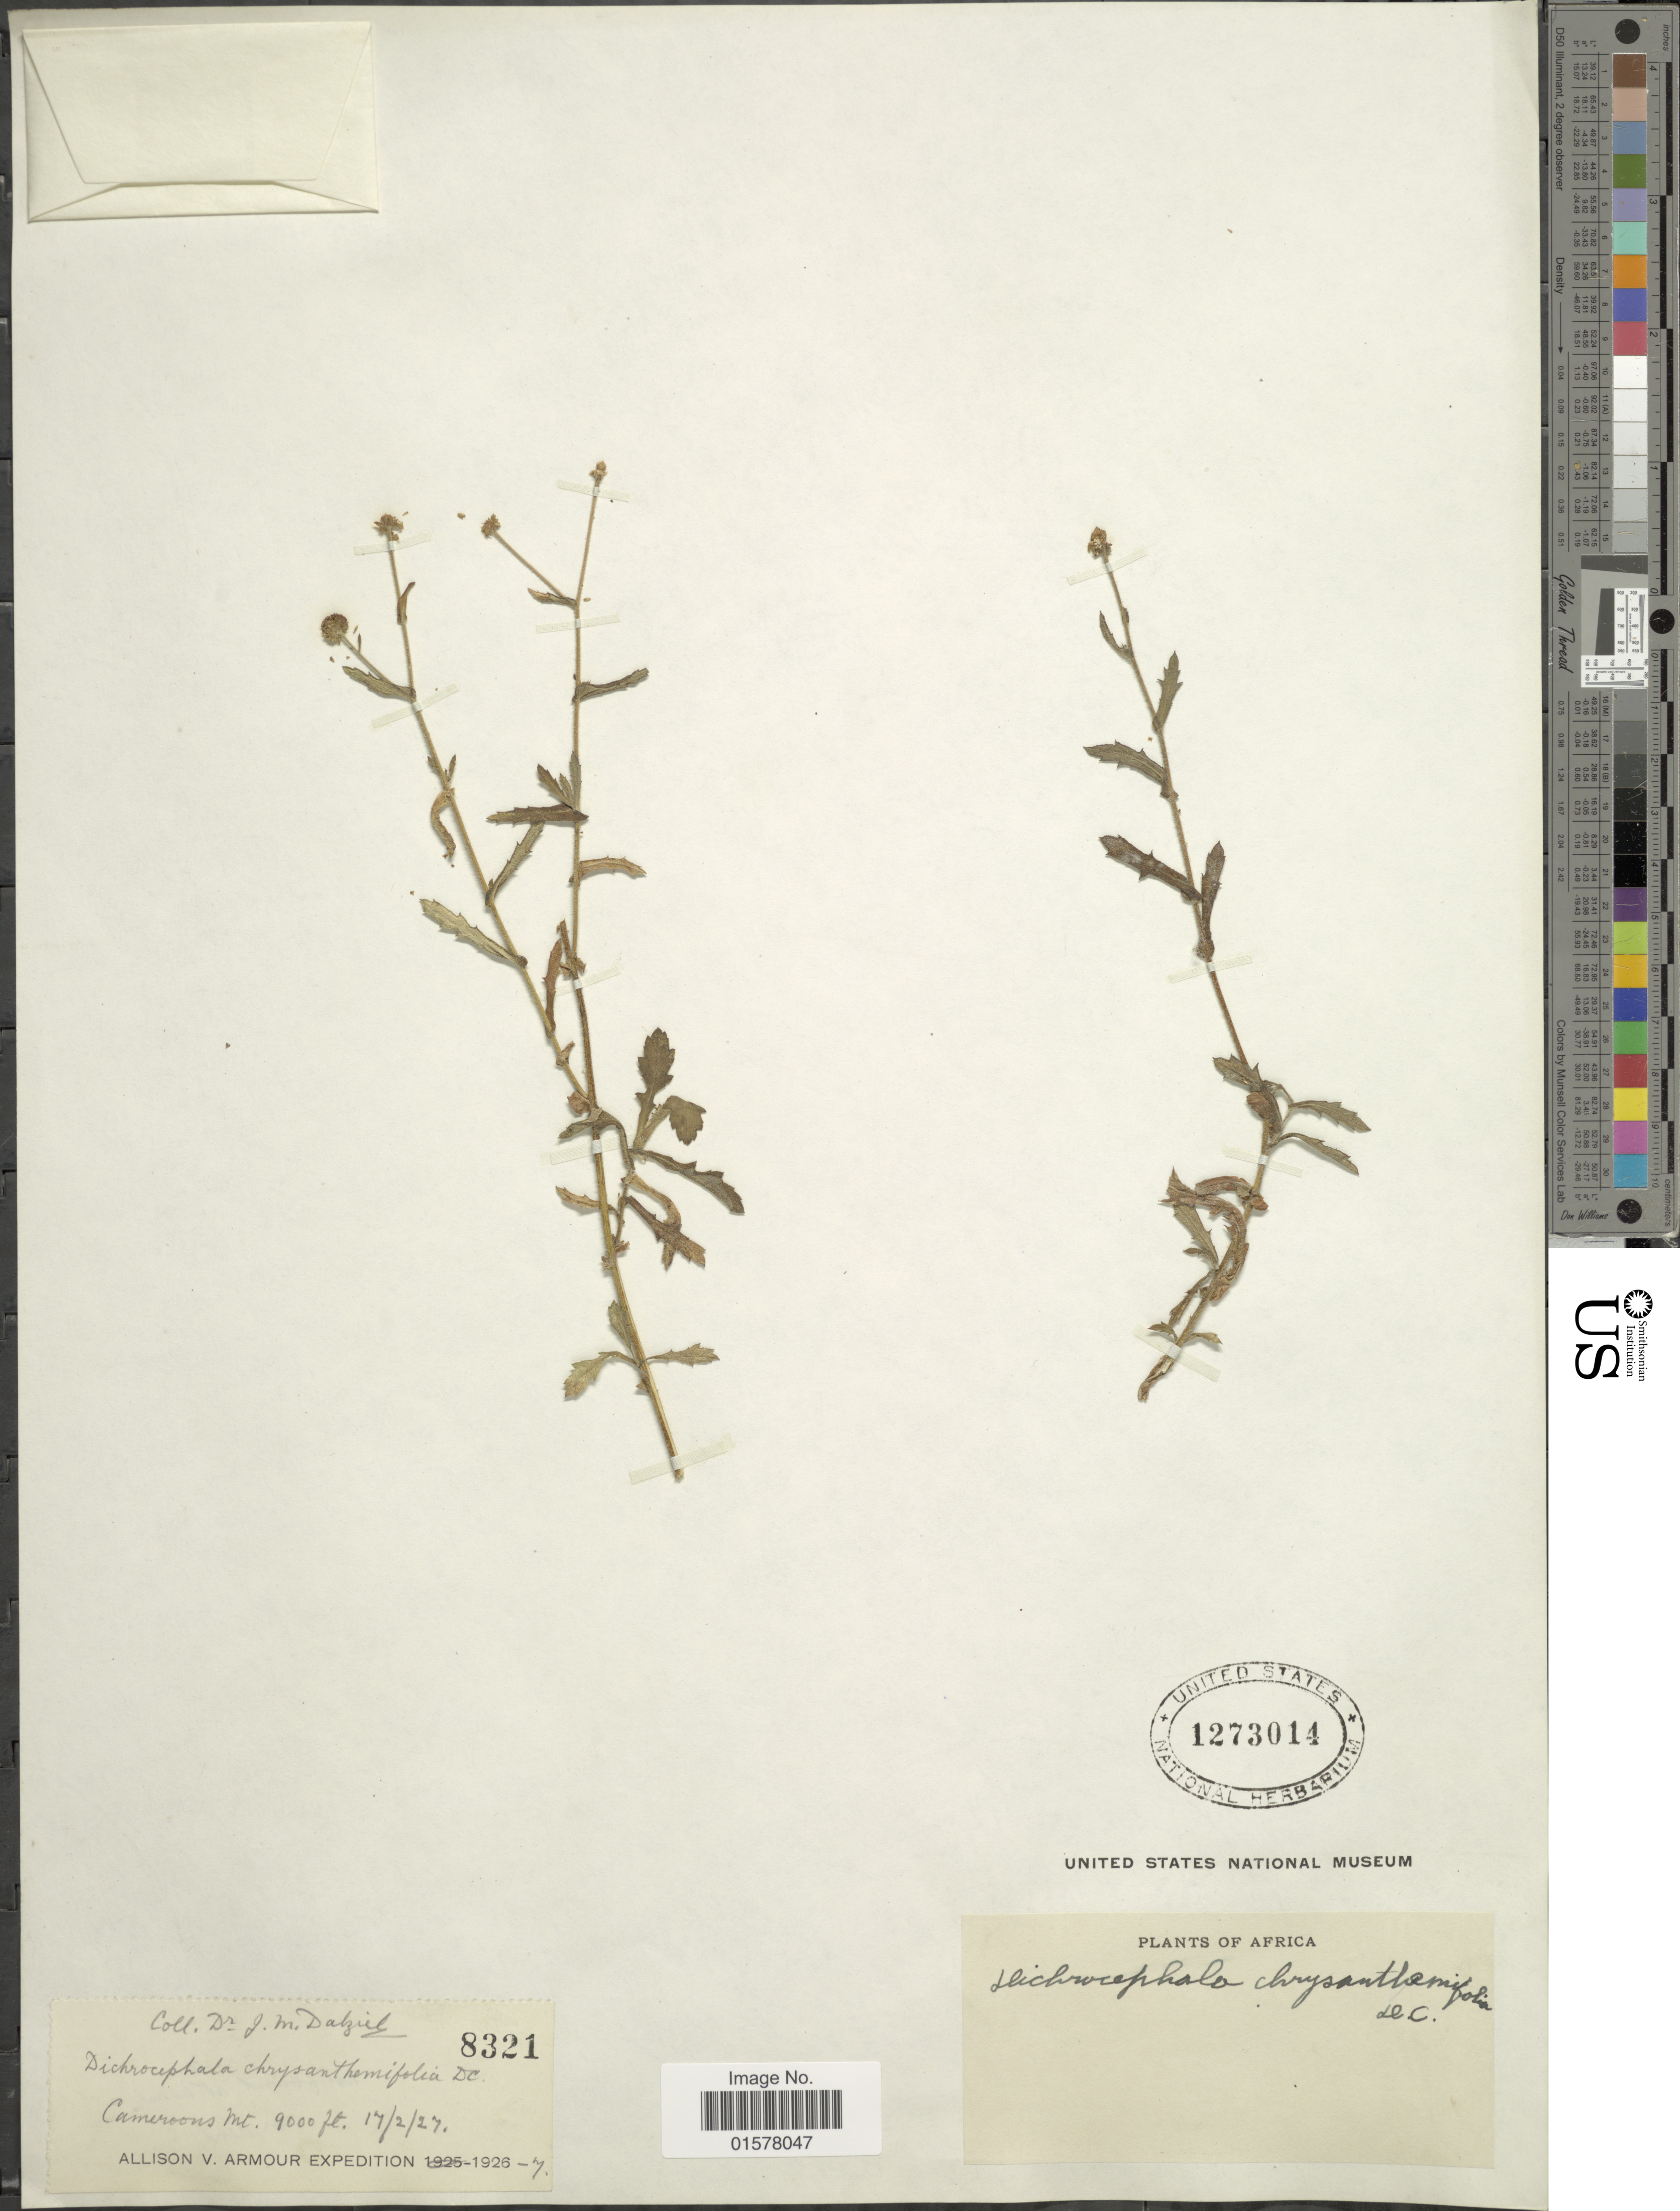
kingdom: Plantae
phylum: Tracheophyta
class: Magnoliopsida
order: Asterales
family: Asteraceae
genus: Dichrocephala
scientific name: Dichrocephala chrysanthemifolia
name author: (Blume) DC.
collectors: J. Dalziel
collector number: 8321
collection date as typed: Transcribed d/m/y: 17/2/27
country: Cameroon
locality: Cameroons Mt.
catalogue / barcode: US 1273014